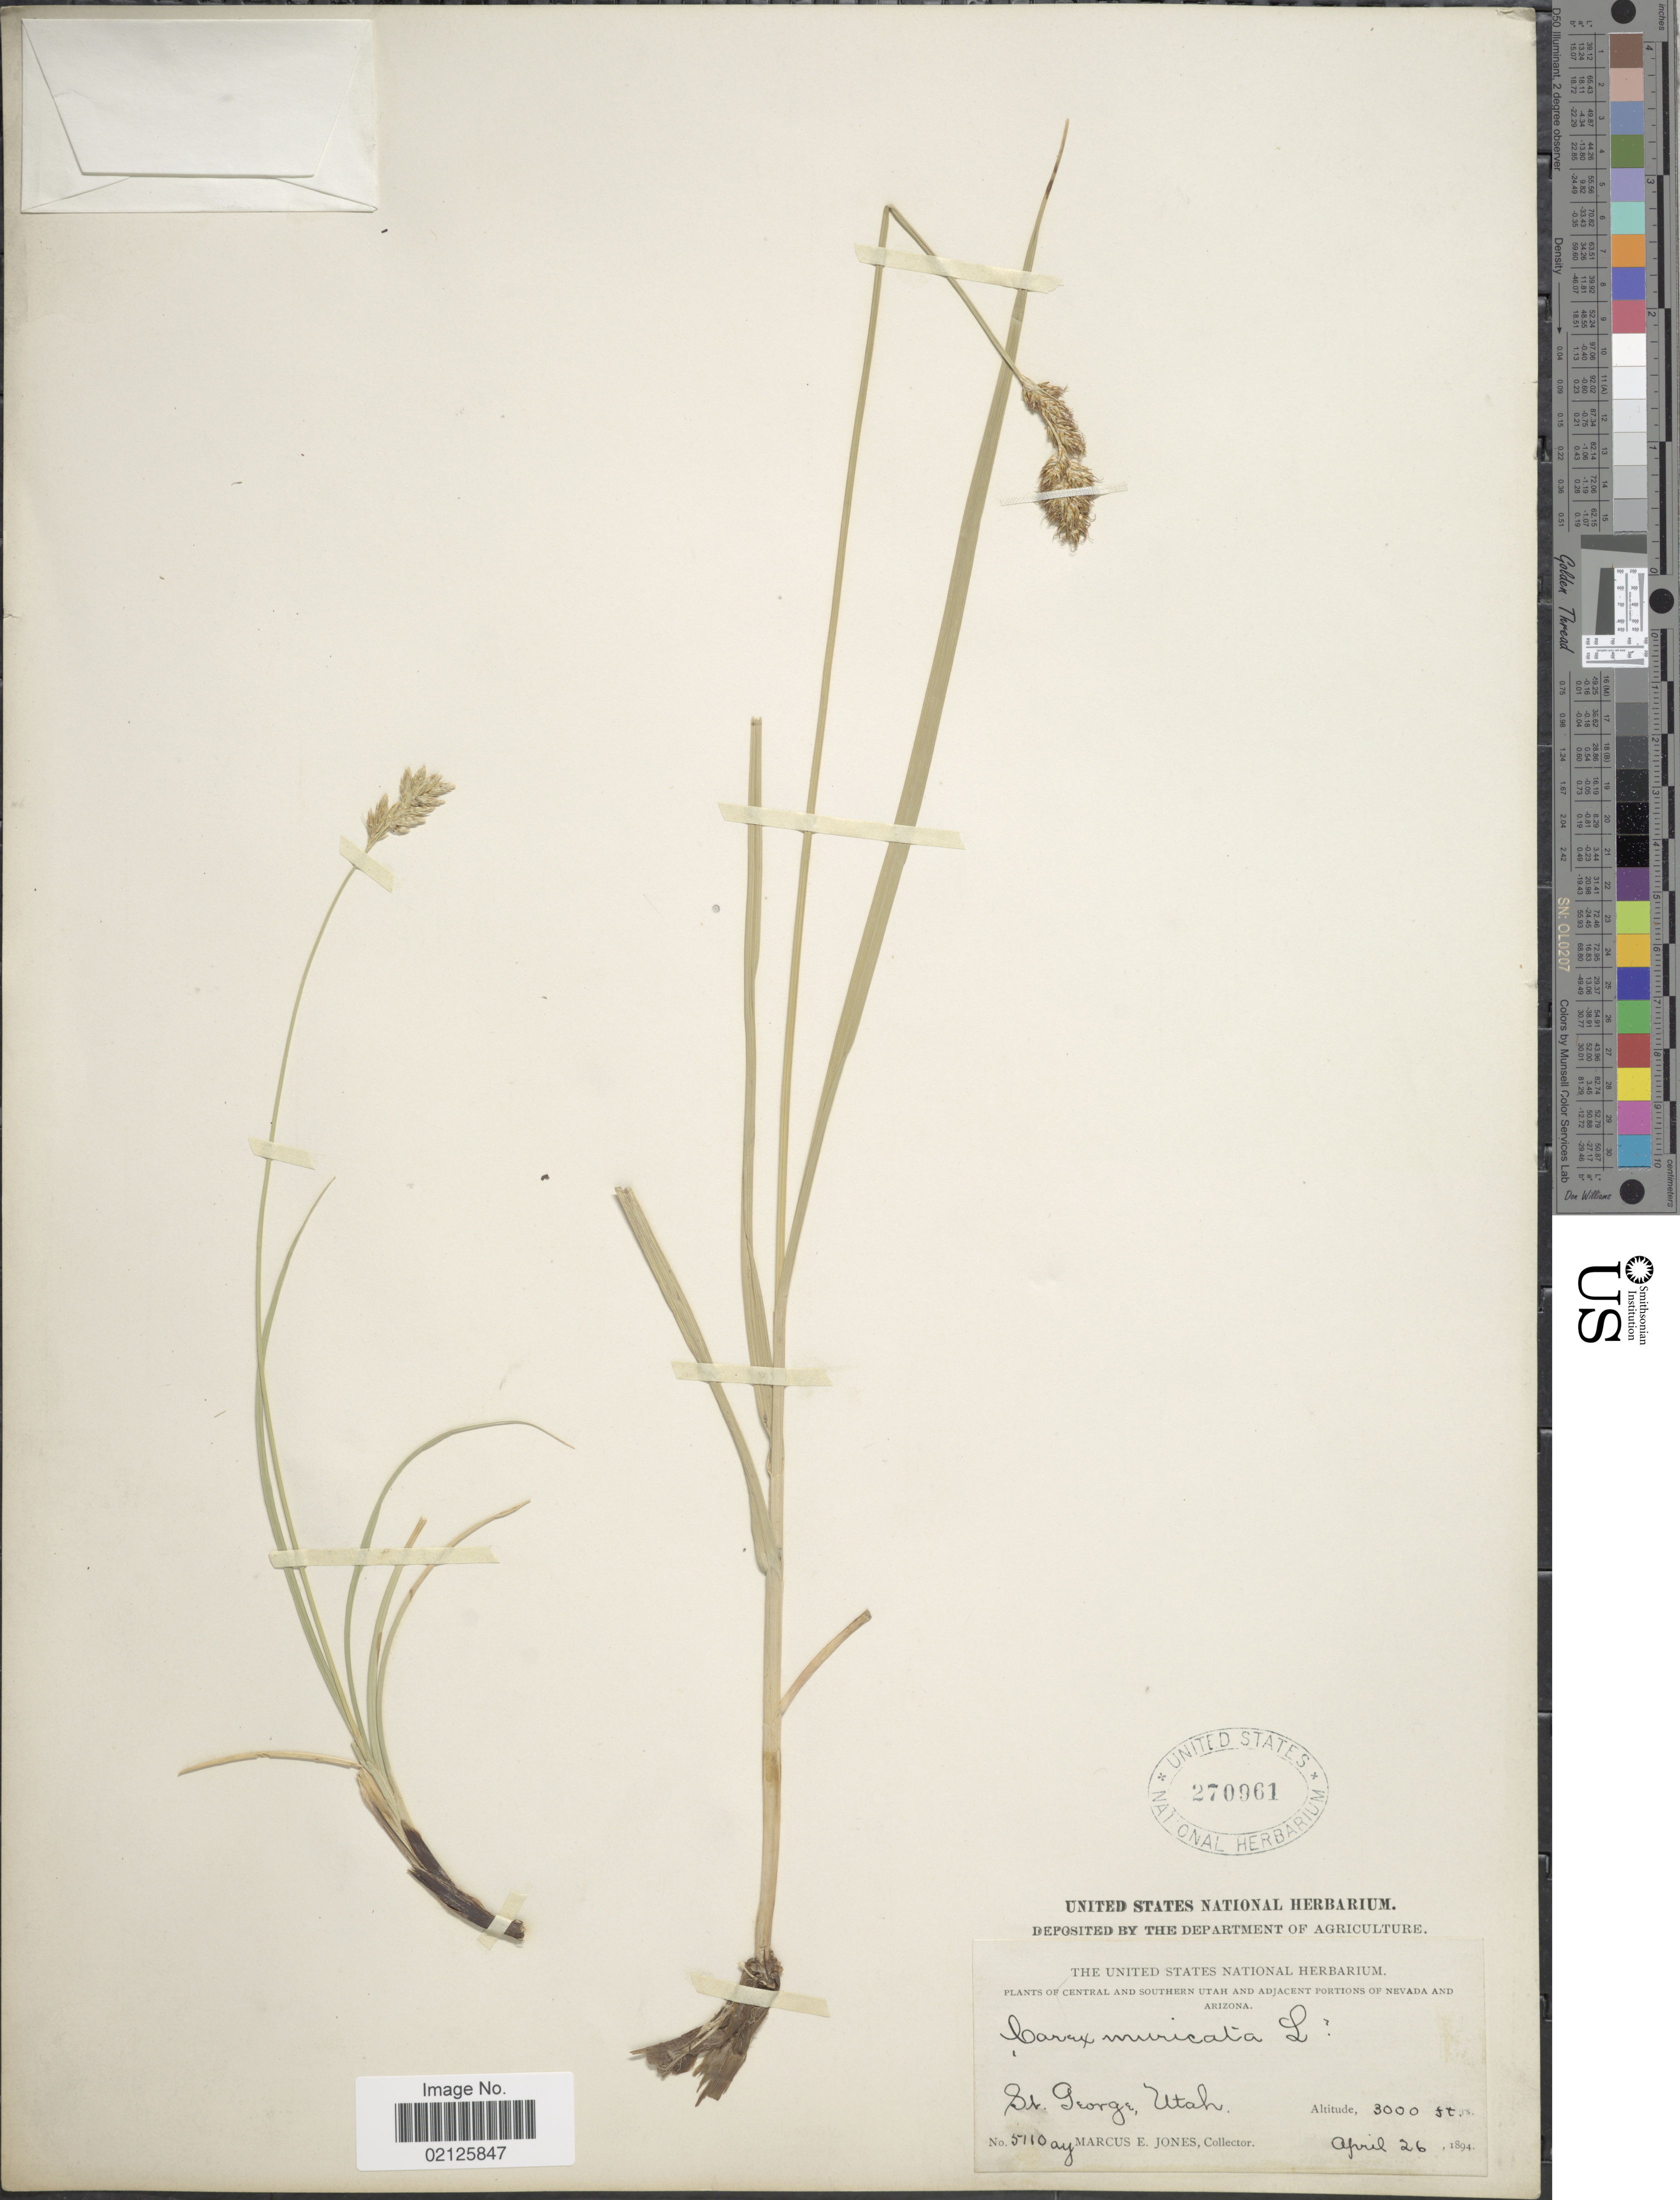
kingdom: Plantae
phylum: Tracheophyta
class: Liliopsida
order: Poales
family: Cyperaceae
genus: Carex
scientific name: Carex muricata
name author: L.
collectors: M. E. Jones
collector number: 5110ay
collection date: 1894-04-26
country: United States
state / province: Utah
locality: Central and Southern Utah and Adjacent Portions of Nevada and Arizona, St George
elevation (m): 914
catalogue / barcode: US 270961